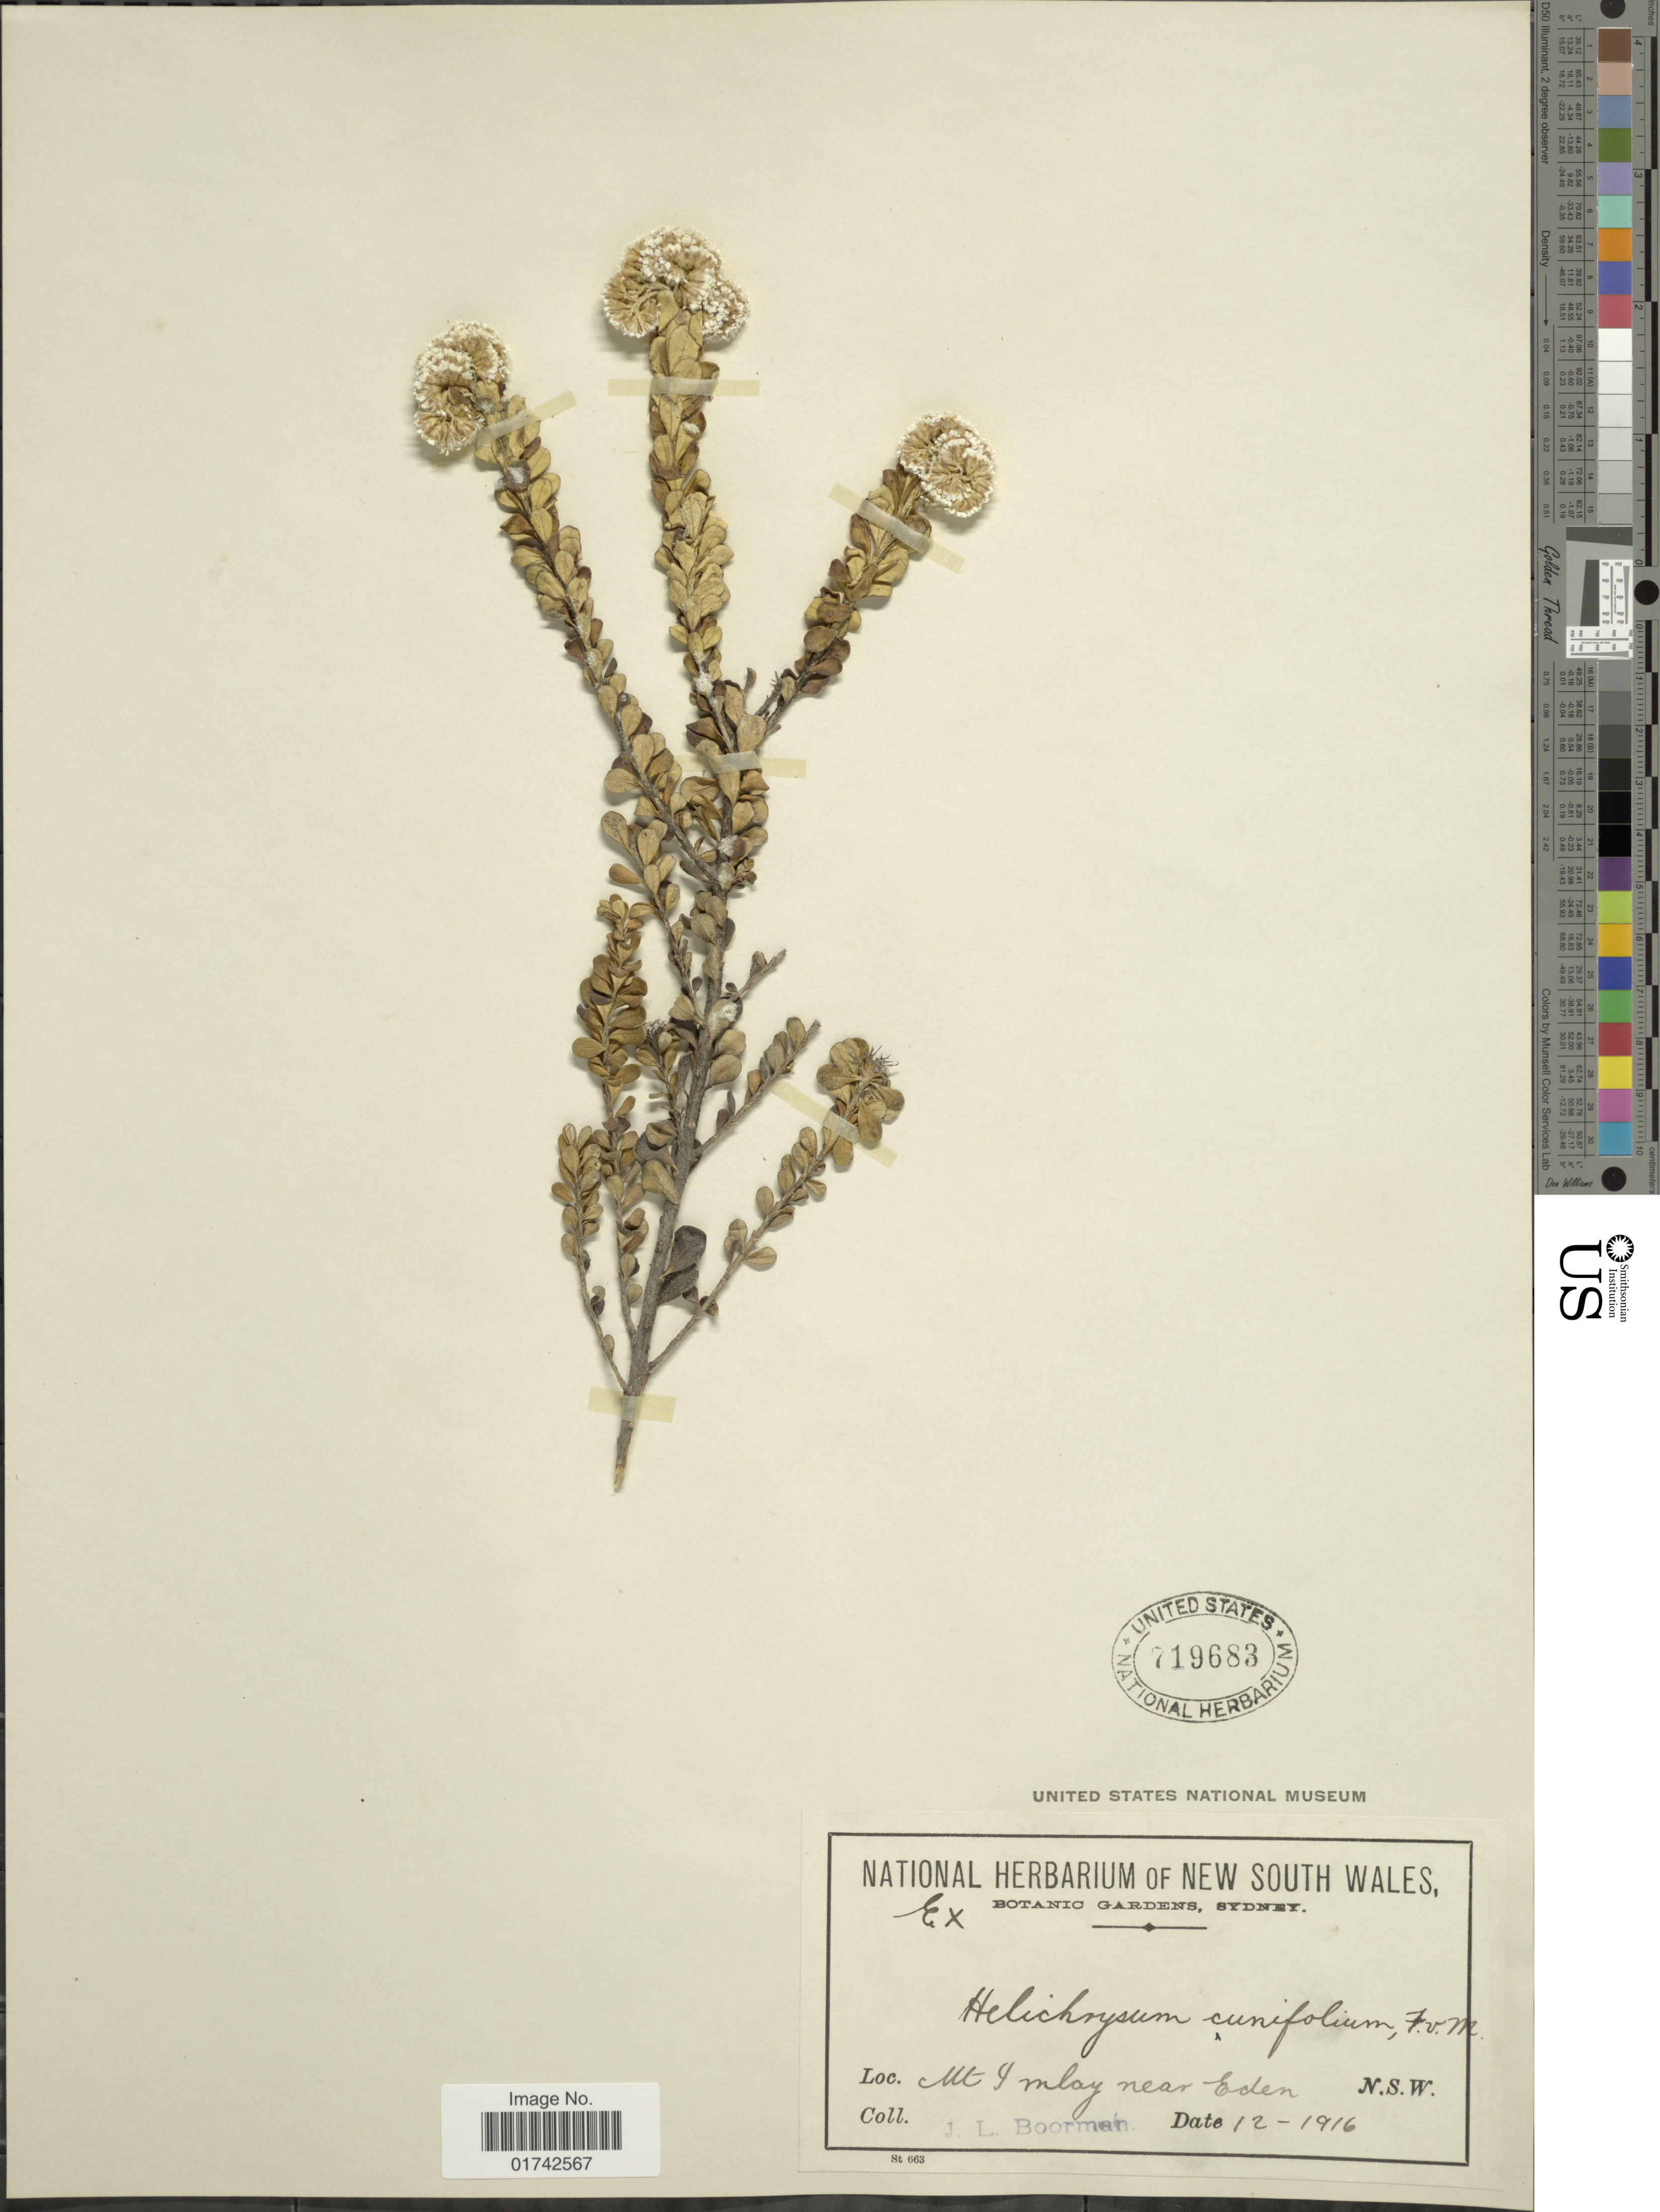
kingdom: Plantae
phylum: Tracheophyta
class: Magnoliopsida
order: Asterales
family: Asteraceae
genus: Helichrysum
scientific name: Helichrysum cuneifolium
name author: F. Muell. & Benth.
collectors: J. Boorman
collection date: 1916-12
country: Australia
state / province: New South Wales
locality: Mt. Imlay Near Eden. N.S.W.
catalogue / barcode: US 719683